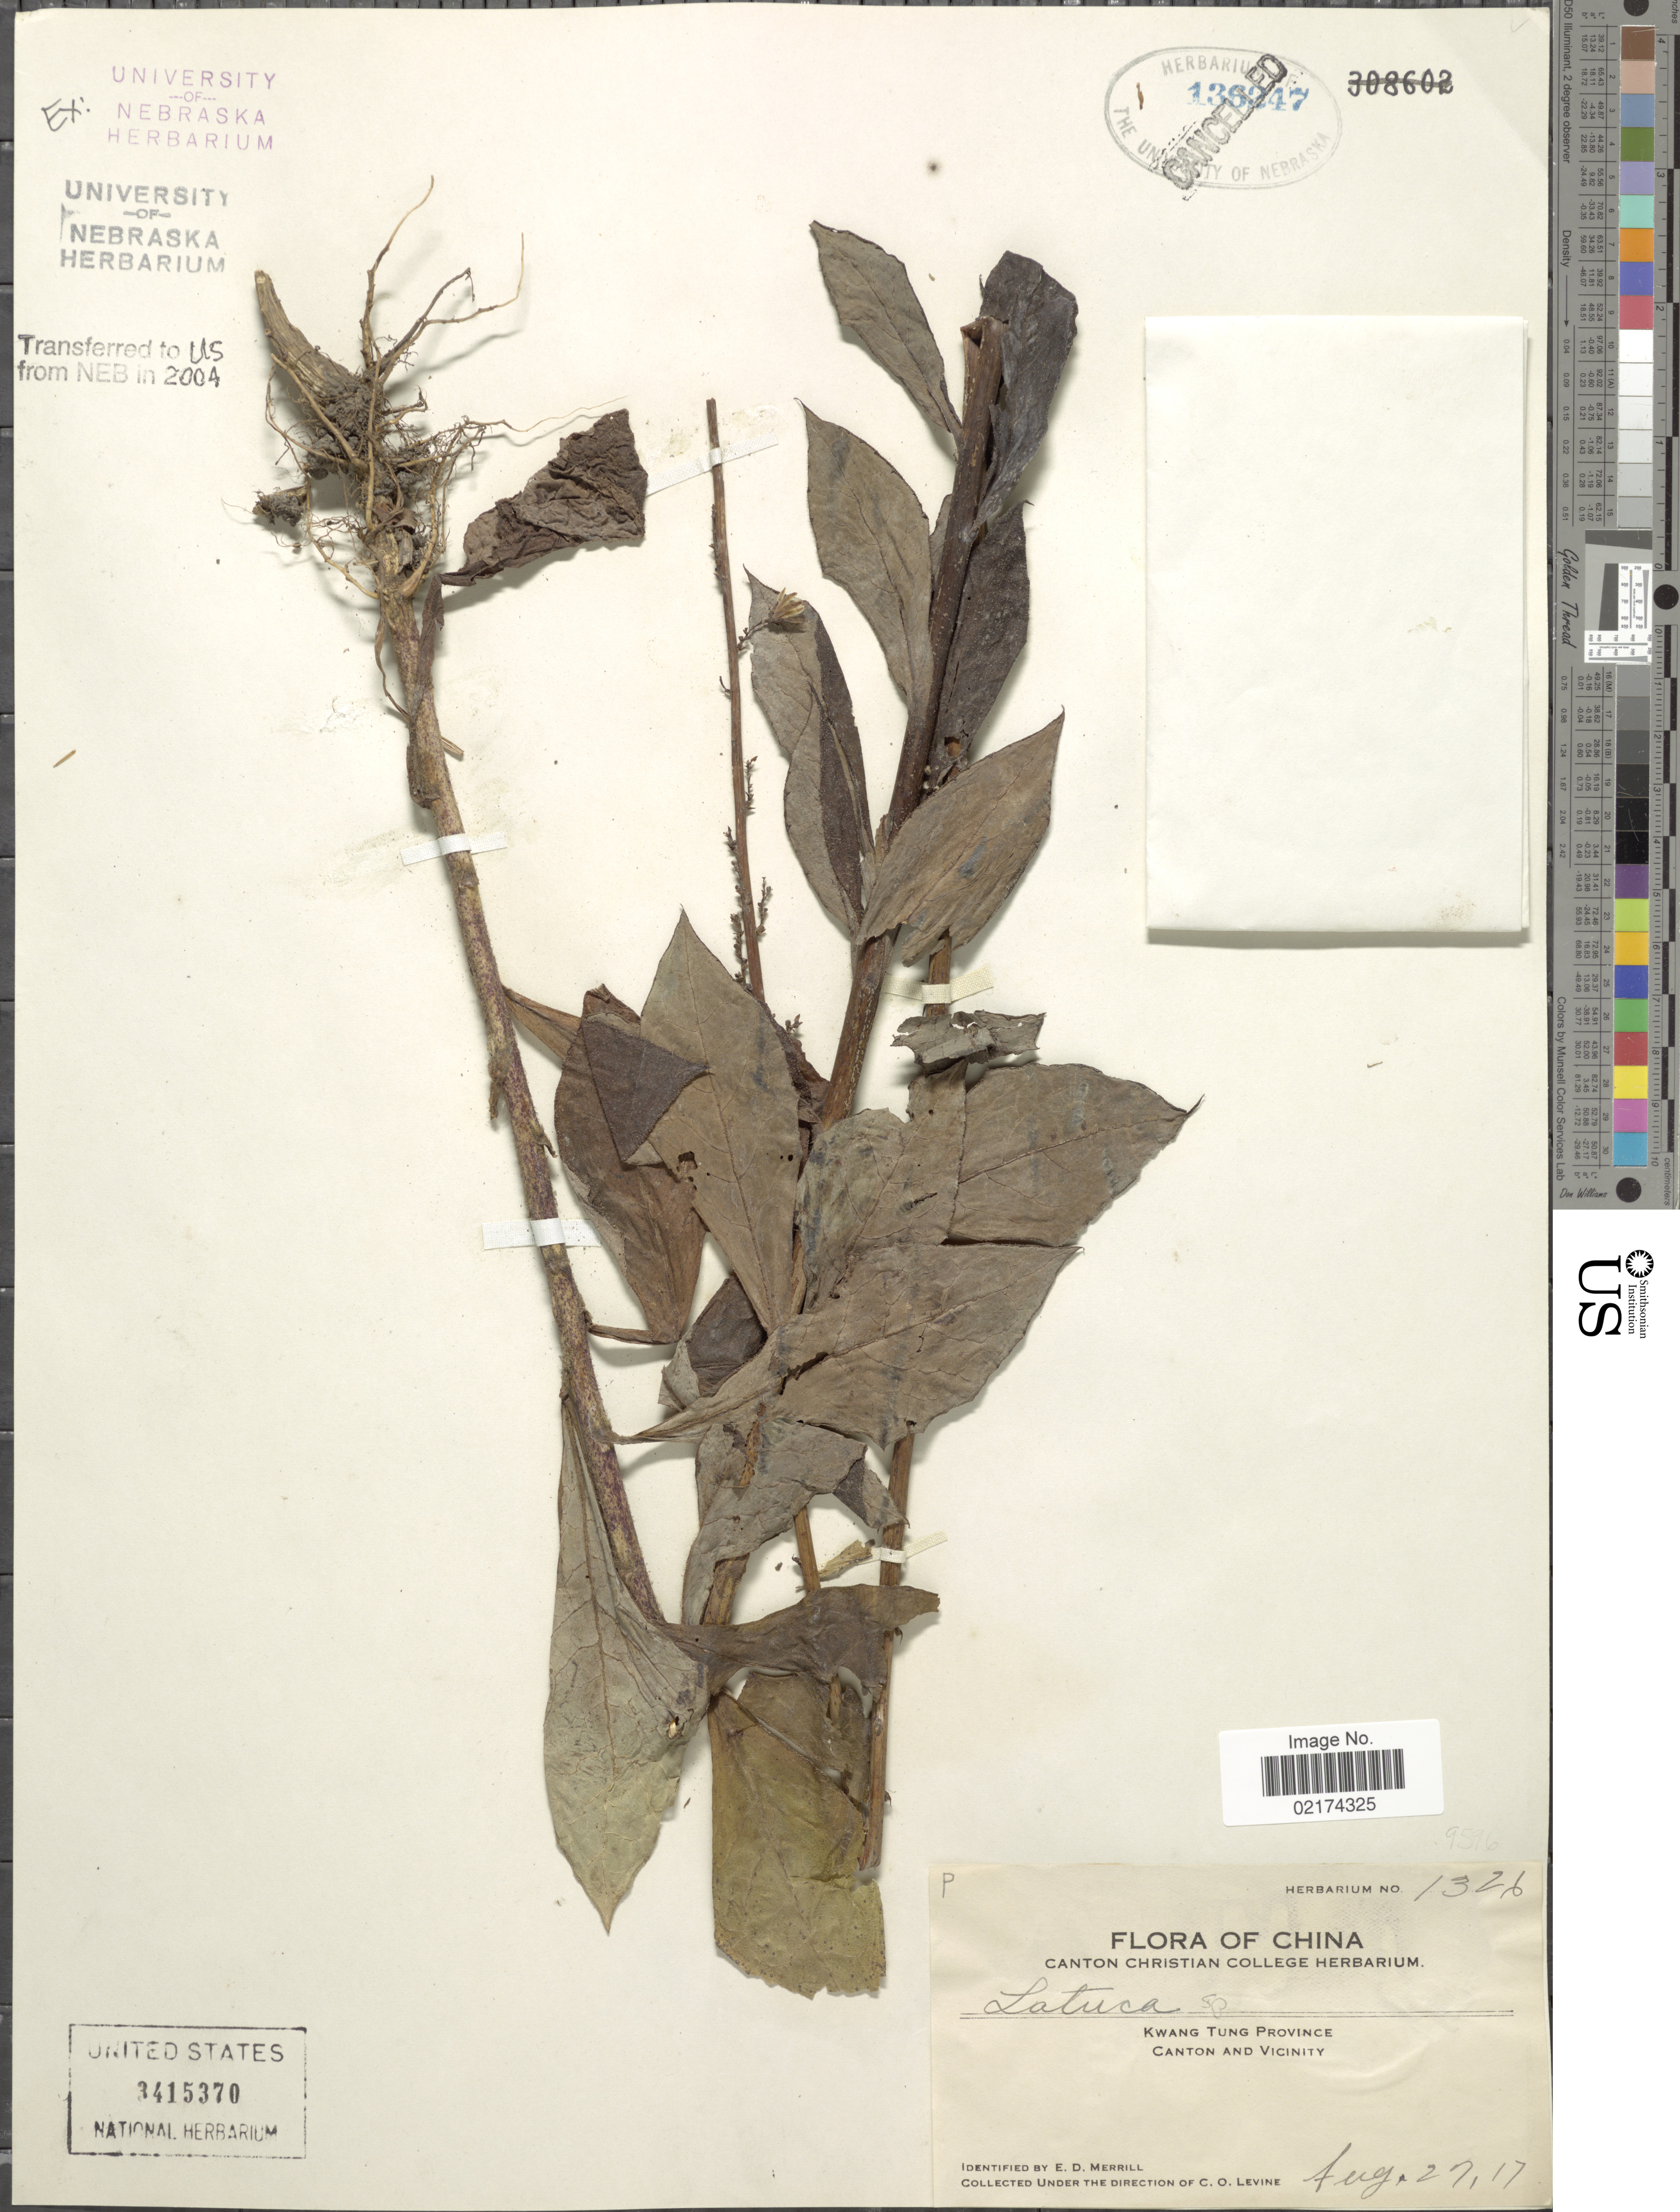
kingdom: Plantae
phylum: Tracheophyta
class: Magnoliopsida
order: Asterales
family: Asteraceae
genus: Lactuca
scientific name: Lactuca sp.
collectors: C. O. Levine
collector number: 1326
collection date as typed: Transcribed d/m/y: 27/8/17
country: China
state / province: Guangdong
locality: Kwang Tung Province, Canton and Vicinity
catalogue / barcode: US 3415370